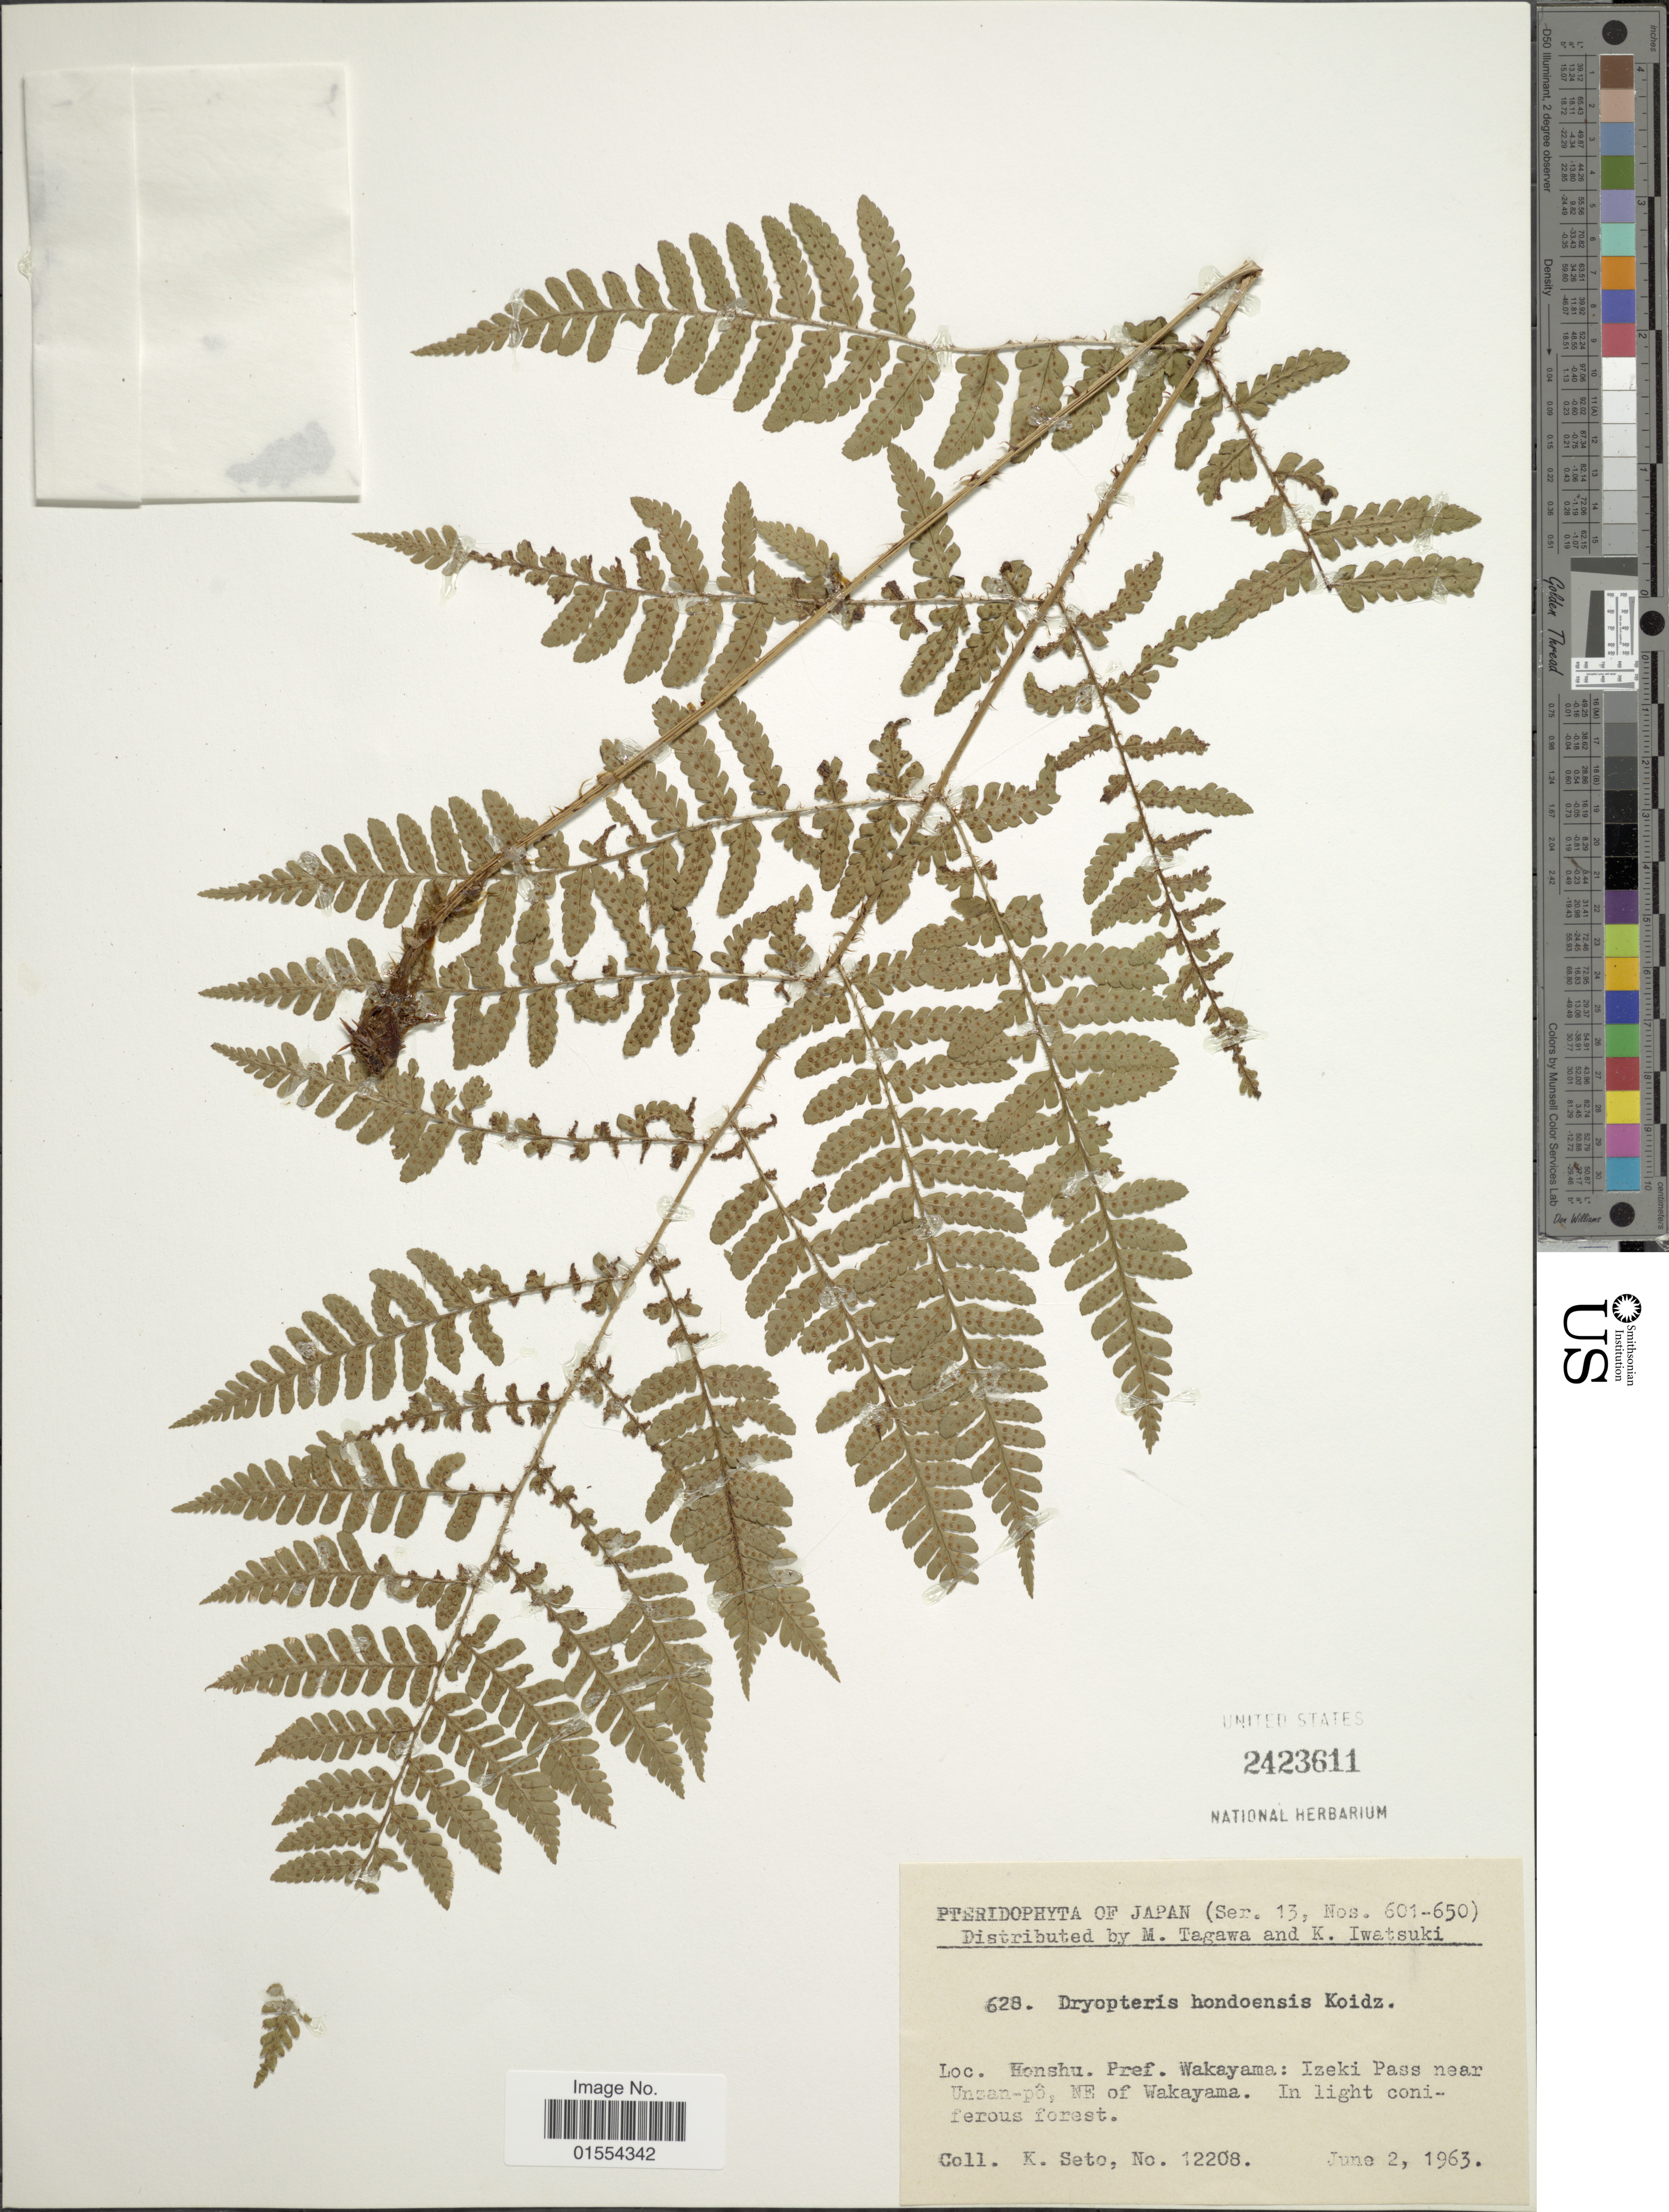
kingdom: Plantae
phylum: Tracheophyta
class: Polypodiopsida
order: Polypodiales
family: Dryopteridaceae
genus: Dryopteris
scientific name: Dryopteris hondoensis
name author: Koidzumi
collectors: K. Seto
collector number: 12208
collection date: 1963-06-02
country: Japan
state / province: Wakayama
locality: Japan. Honshu. Pref. WakayamaL Izeki Pass near Unzan-po, NE of Wakayama.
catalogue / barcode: US 2423611